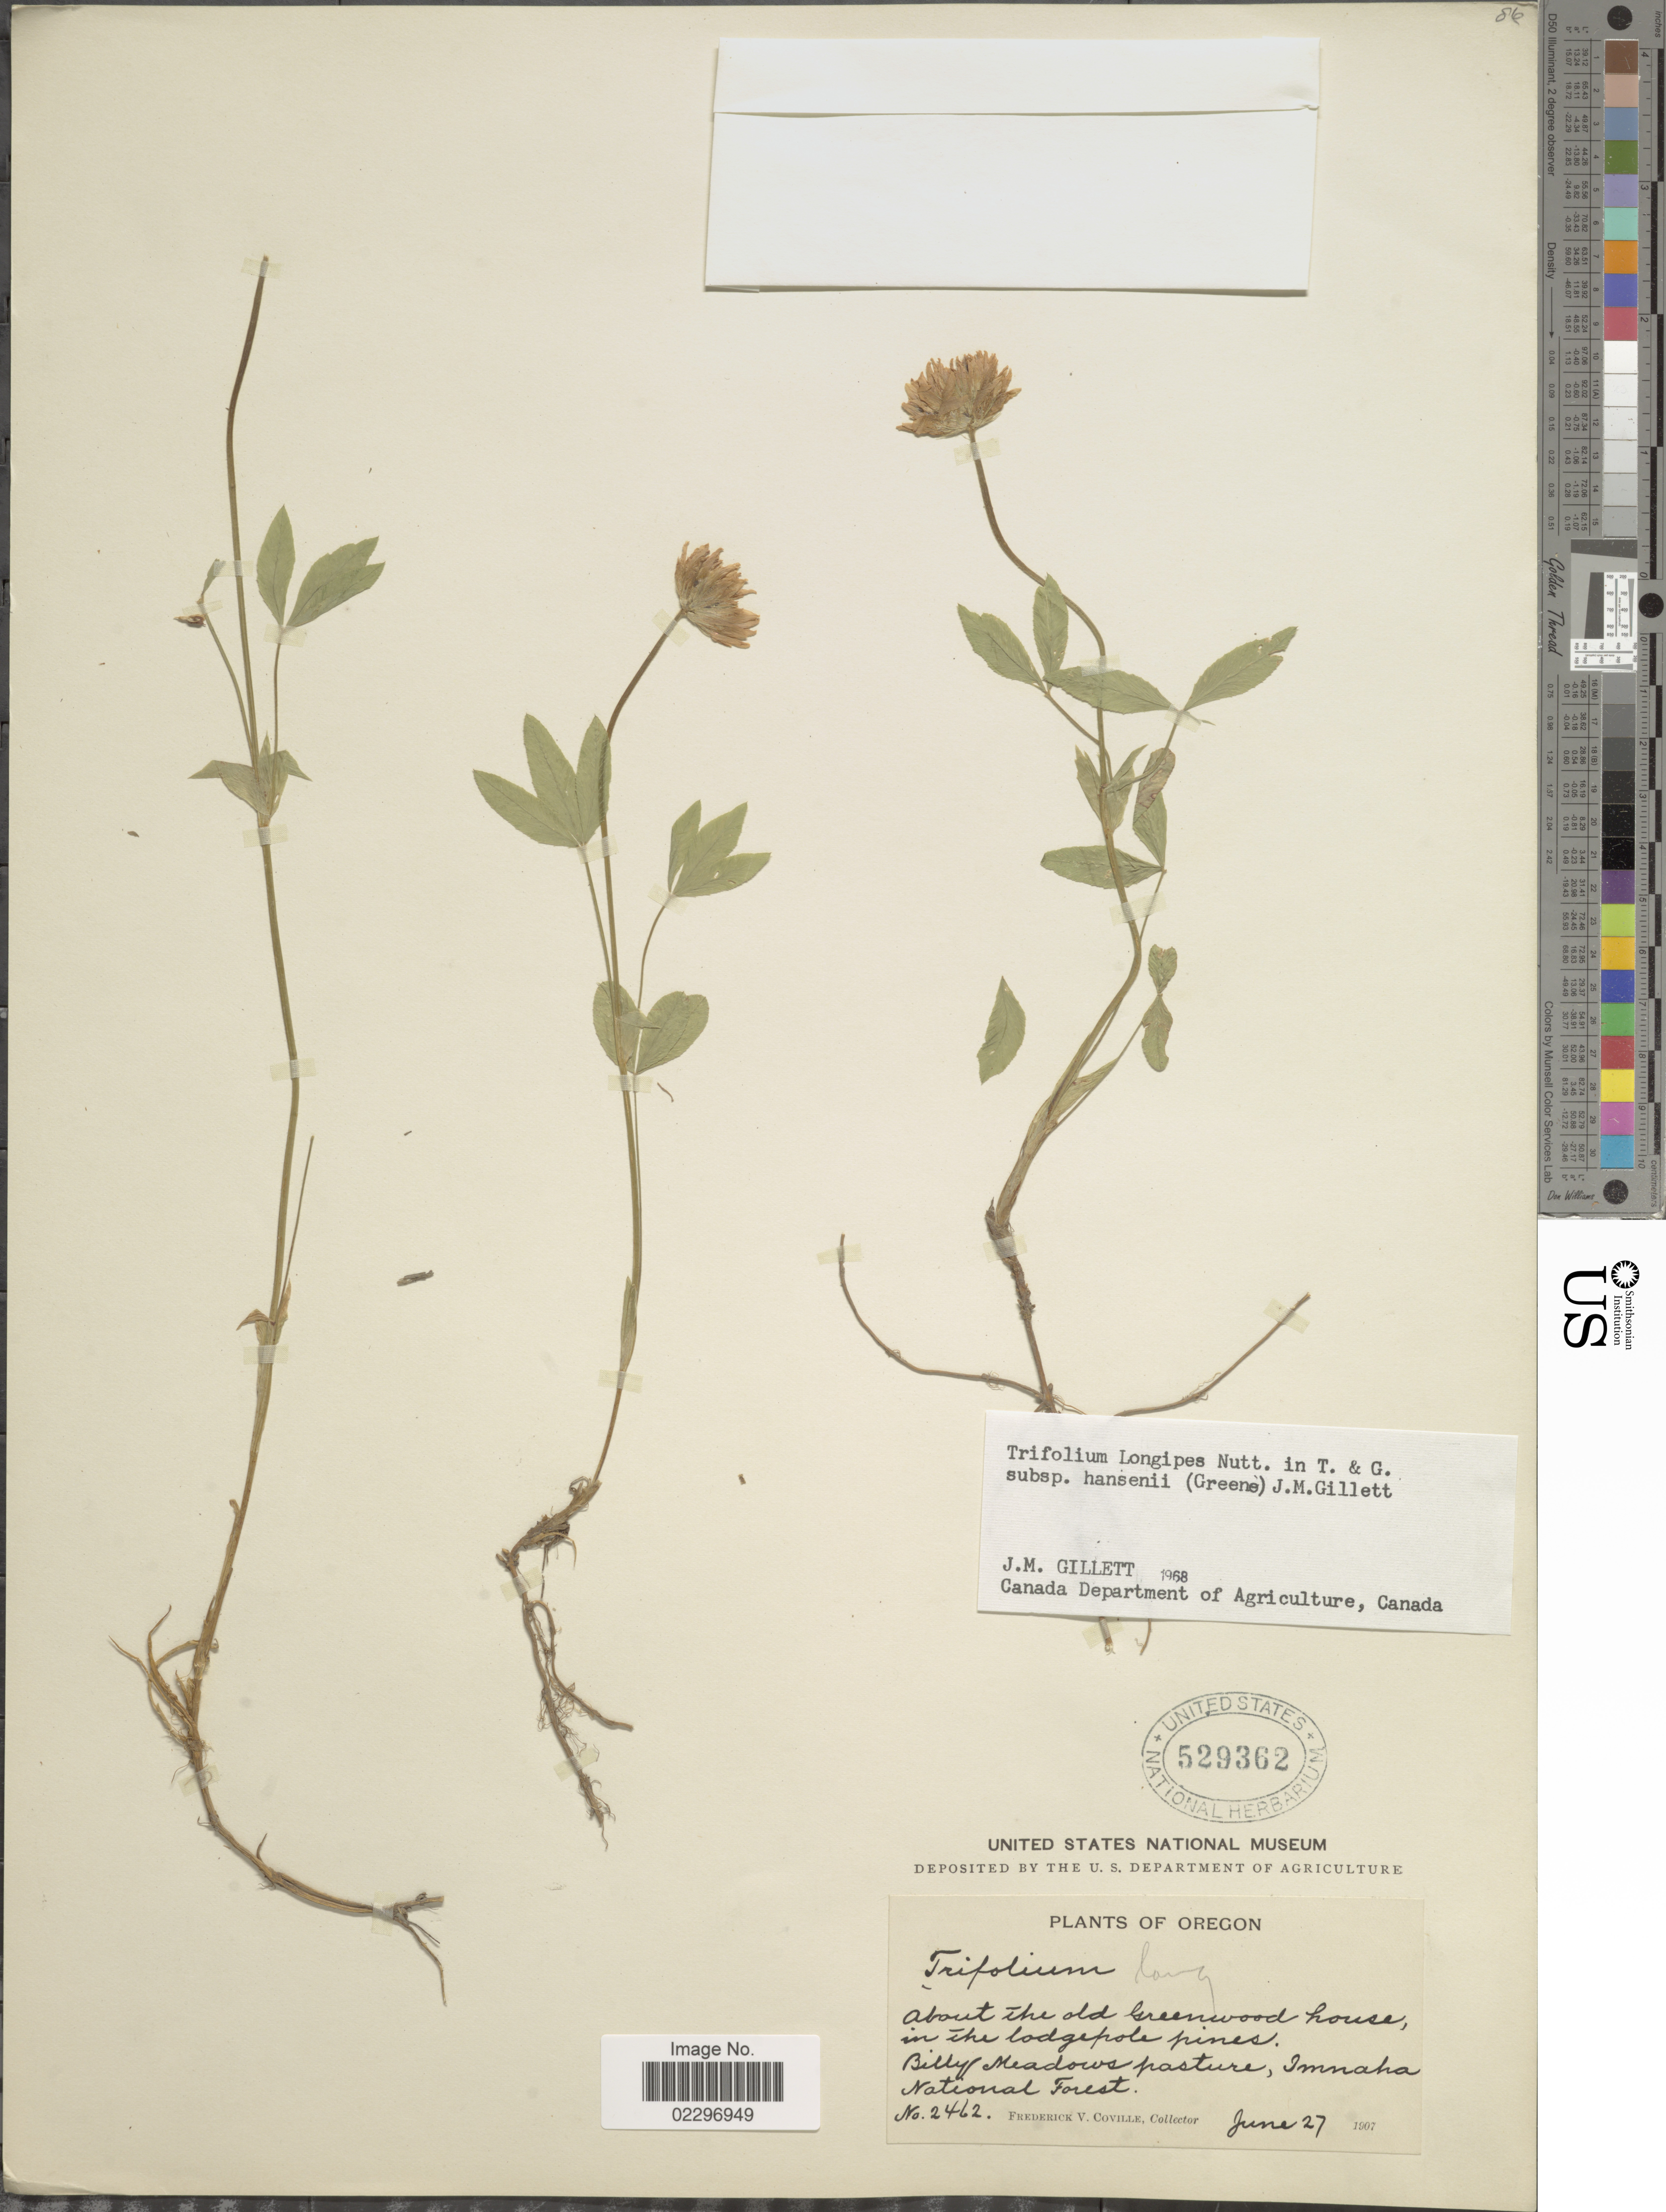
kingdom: Plantae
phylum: Tracheophyta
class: Magnoliopsida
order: Fabales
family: Fabaceae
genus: Trifolium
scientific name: Trifolium longipes subsp. hansenii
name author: (Greene) J.M. Gillett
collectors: F. V. Coville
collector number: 2462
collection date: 1907-06-27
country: United States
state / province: Oregon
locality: About the old Greenwood house, in the lodgepole pines, Billy Meadows pasture, Imnaha National Forest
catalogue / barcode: US 529362